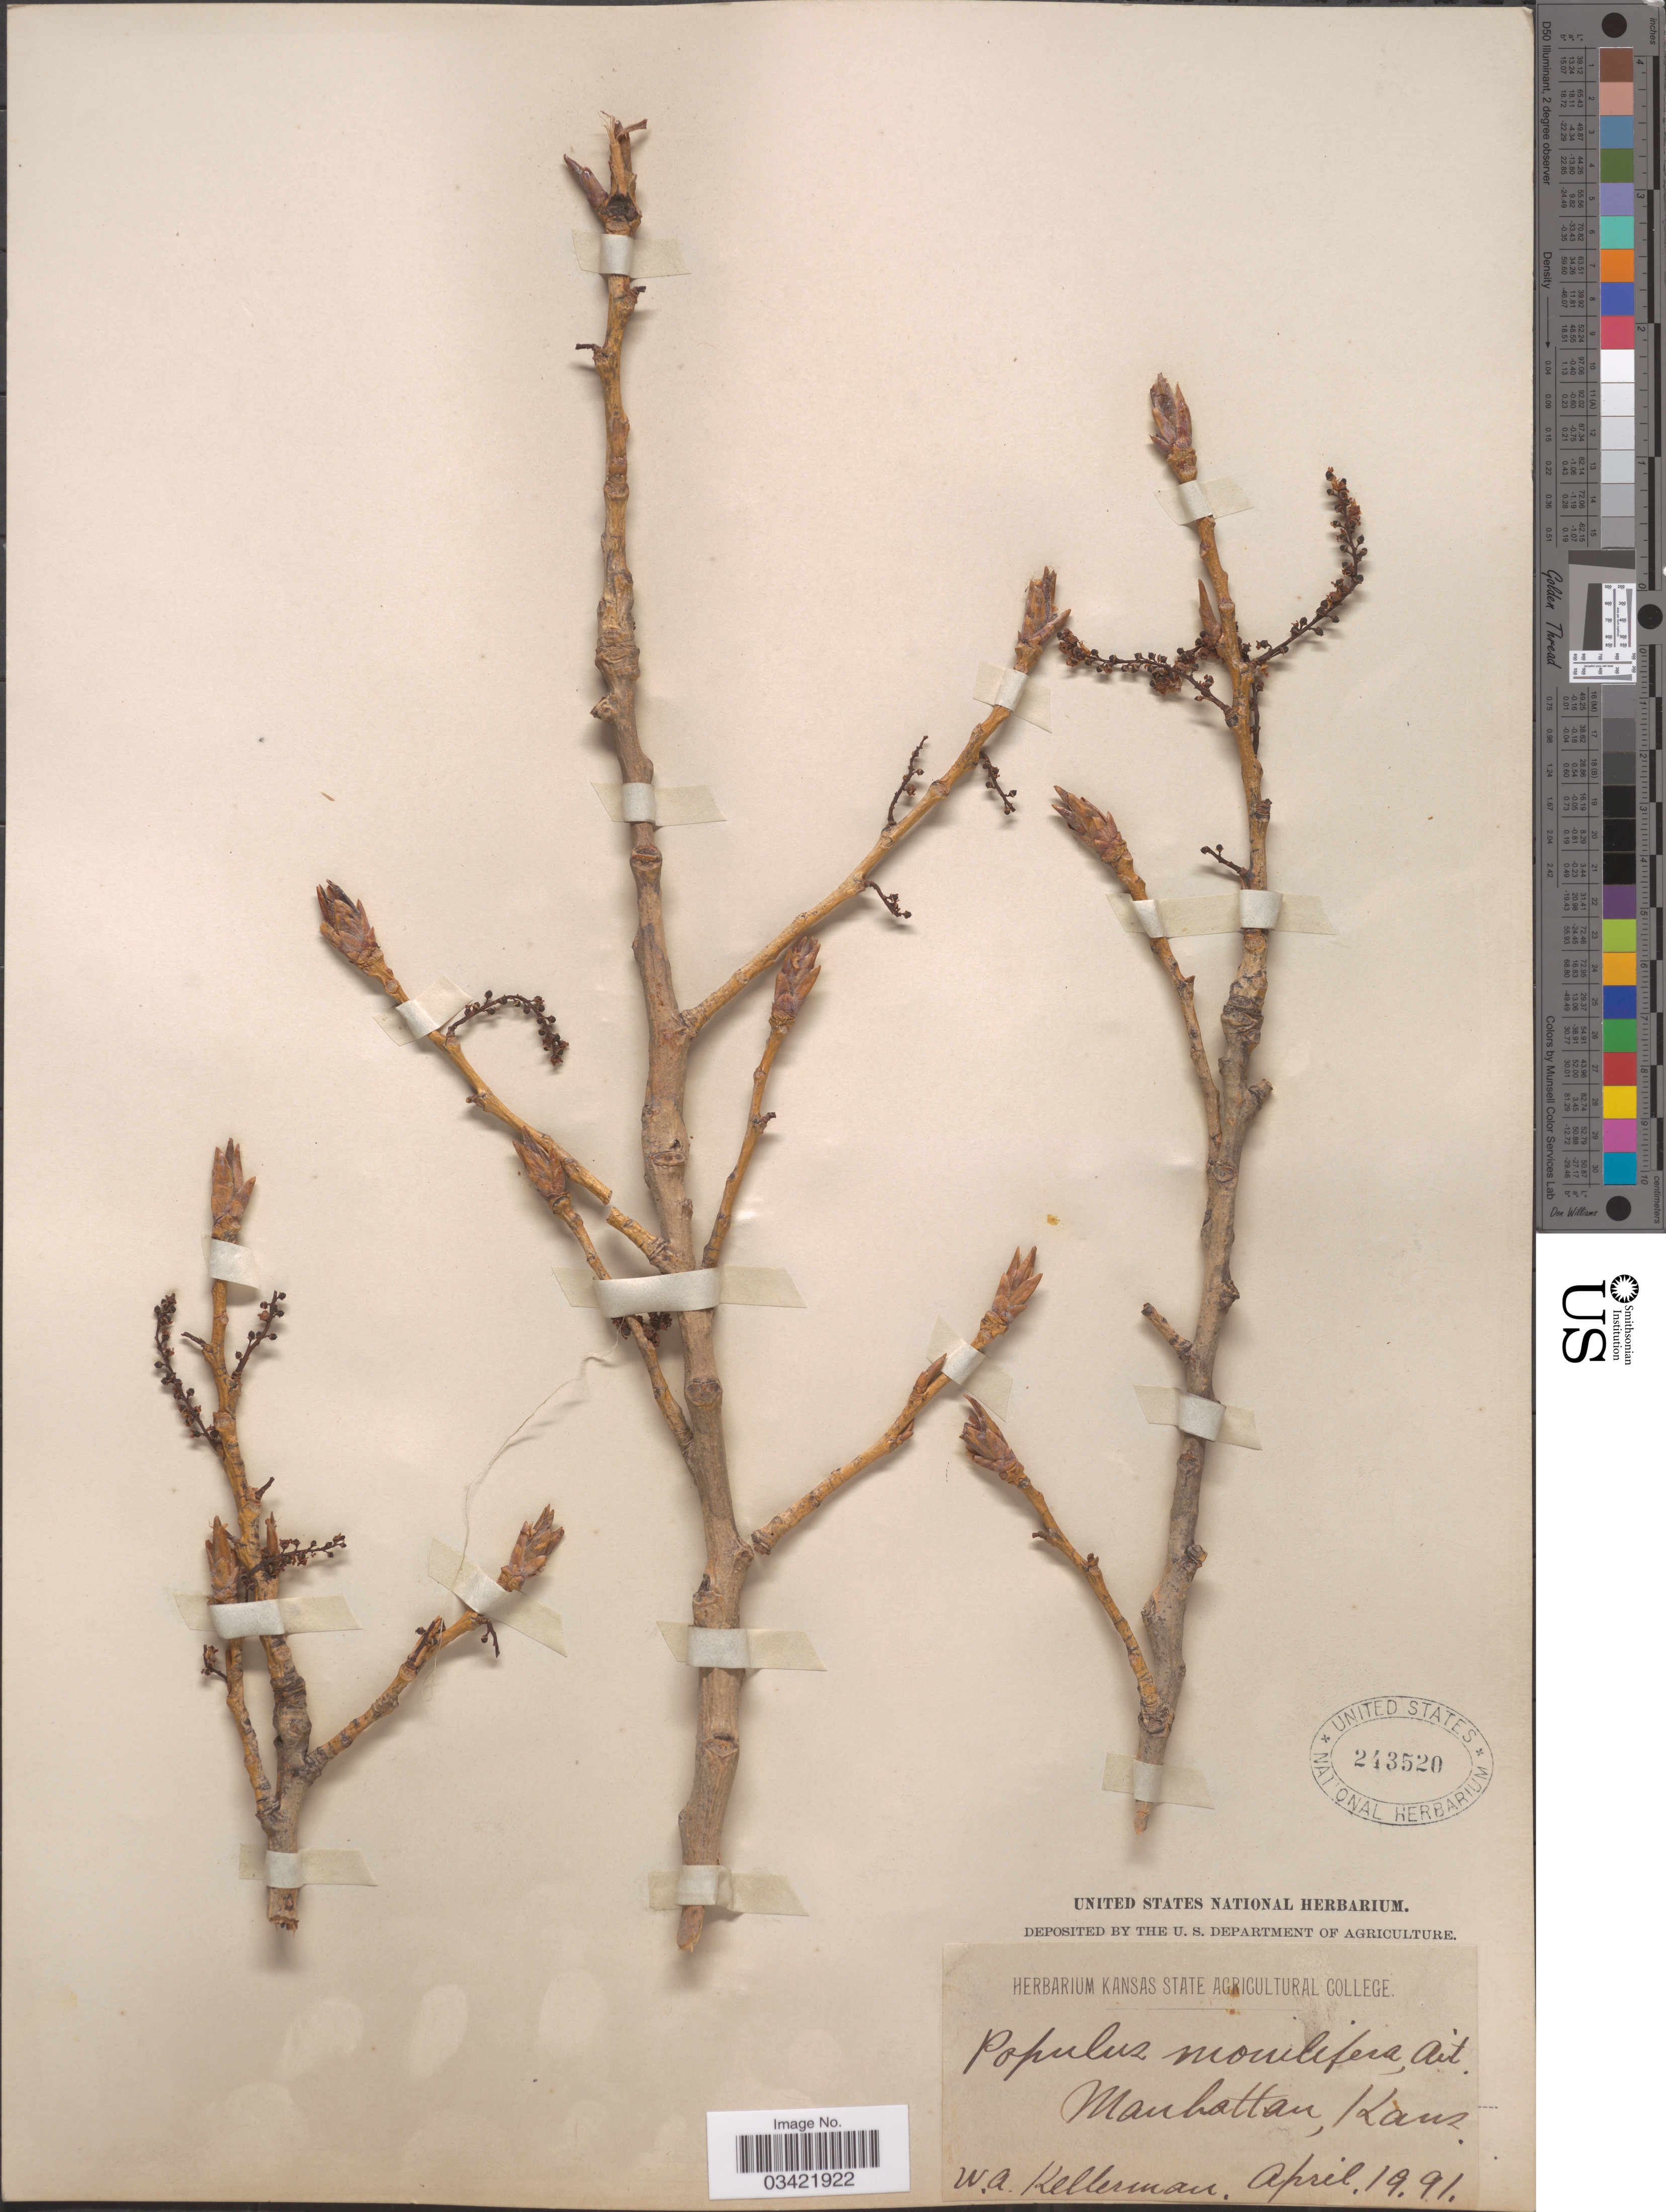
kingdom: Plantae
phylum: Tracheophyta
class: Magnoliopsida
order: Malpighiales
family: Salicaceae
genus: Populus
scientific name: Populus deltoides subsp. monilifera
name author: (Aiton) Eckenw.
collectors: W. Kellerman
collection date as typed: Transcribed d/m/y: 19/4/91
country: United States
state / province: Kansas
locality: Manhattan.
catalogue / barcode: US 243520